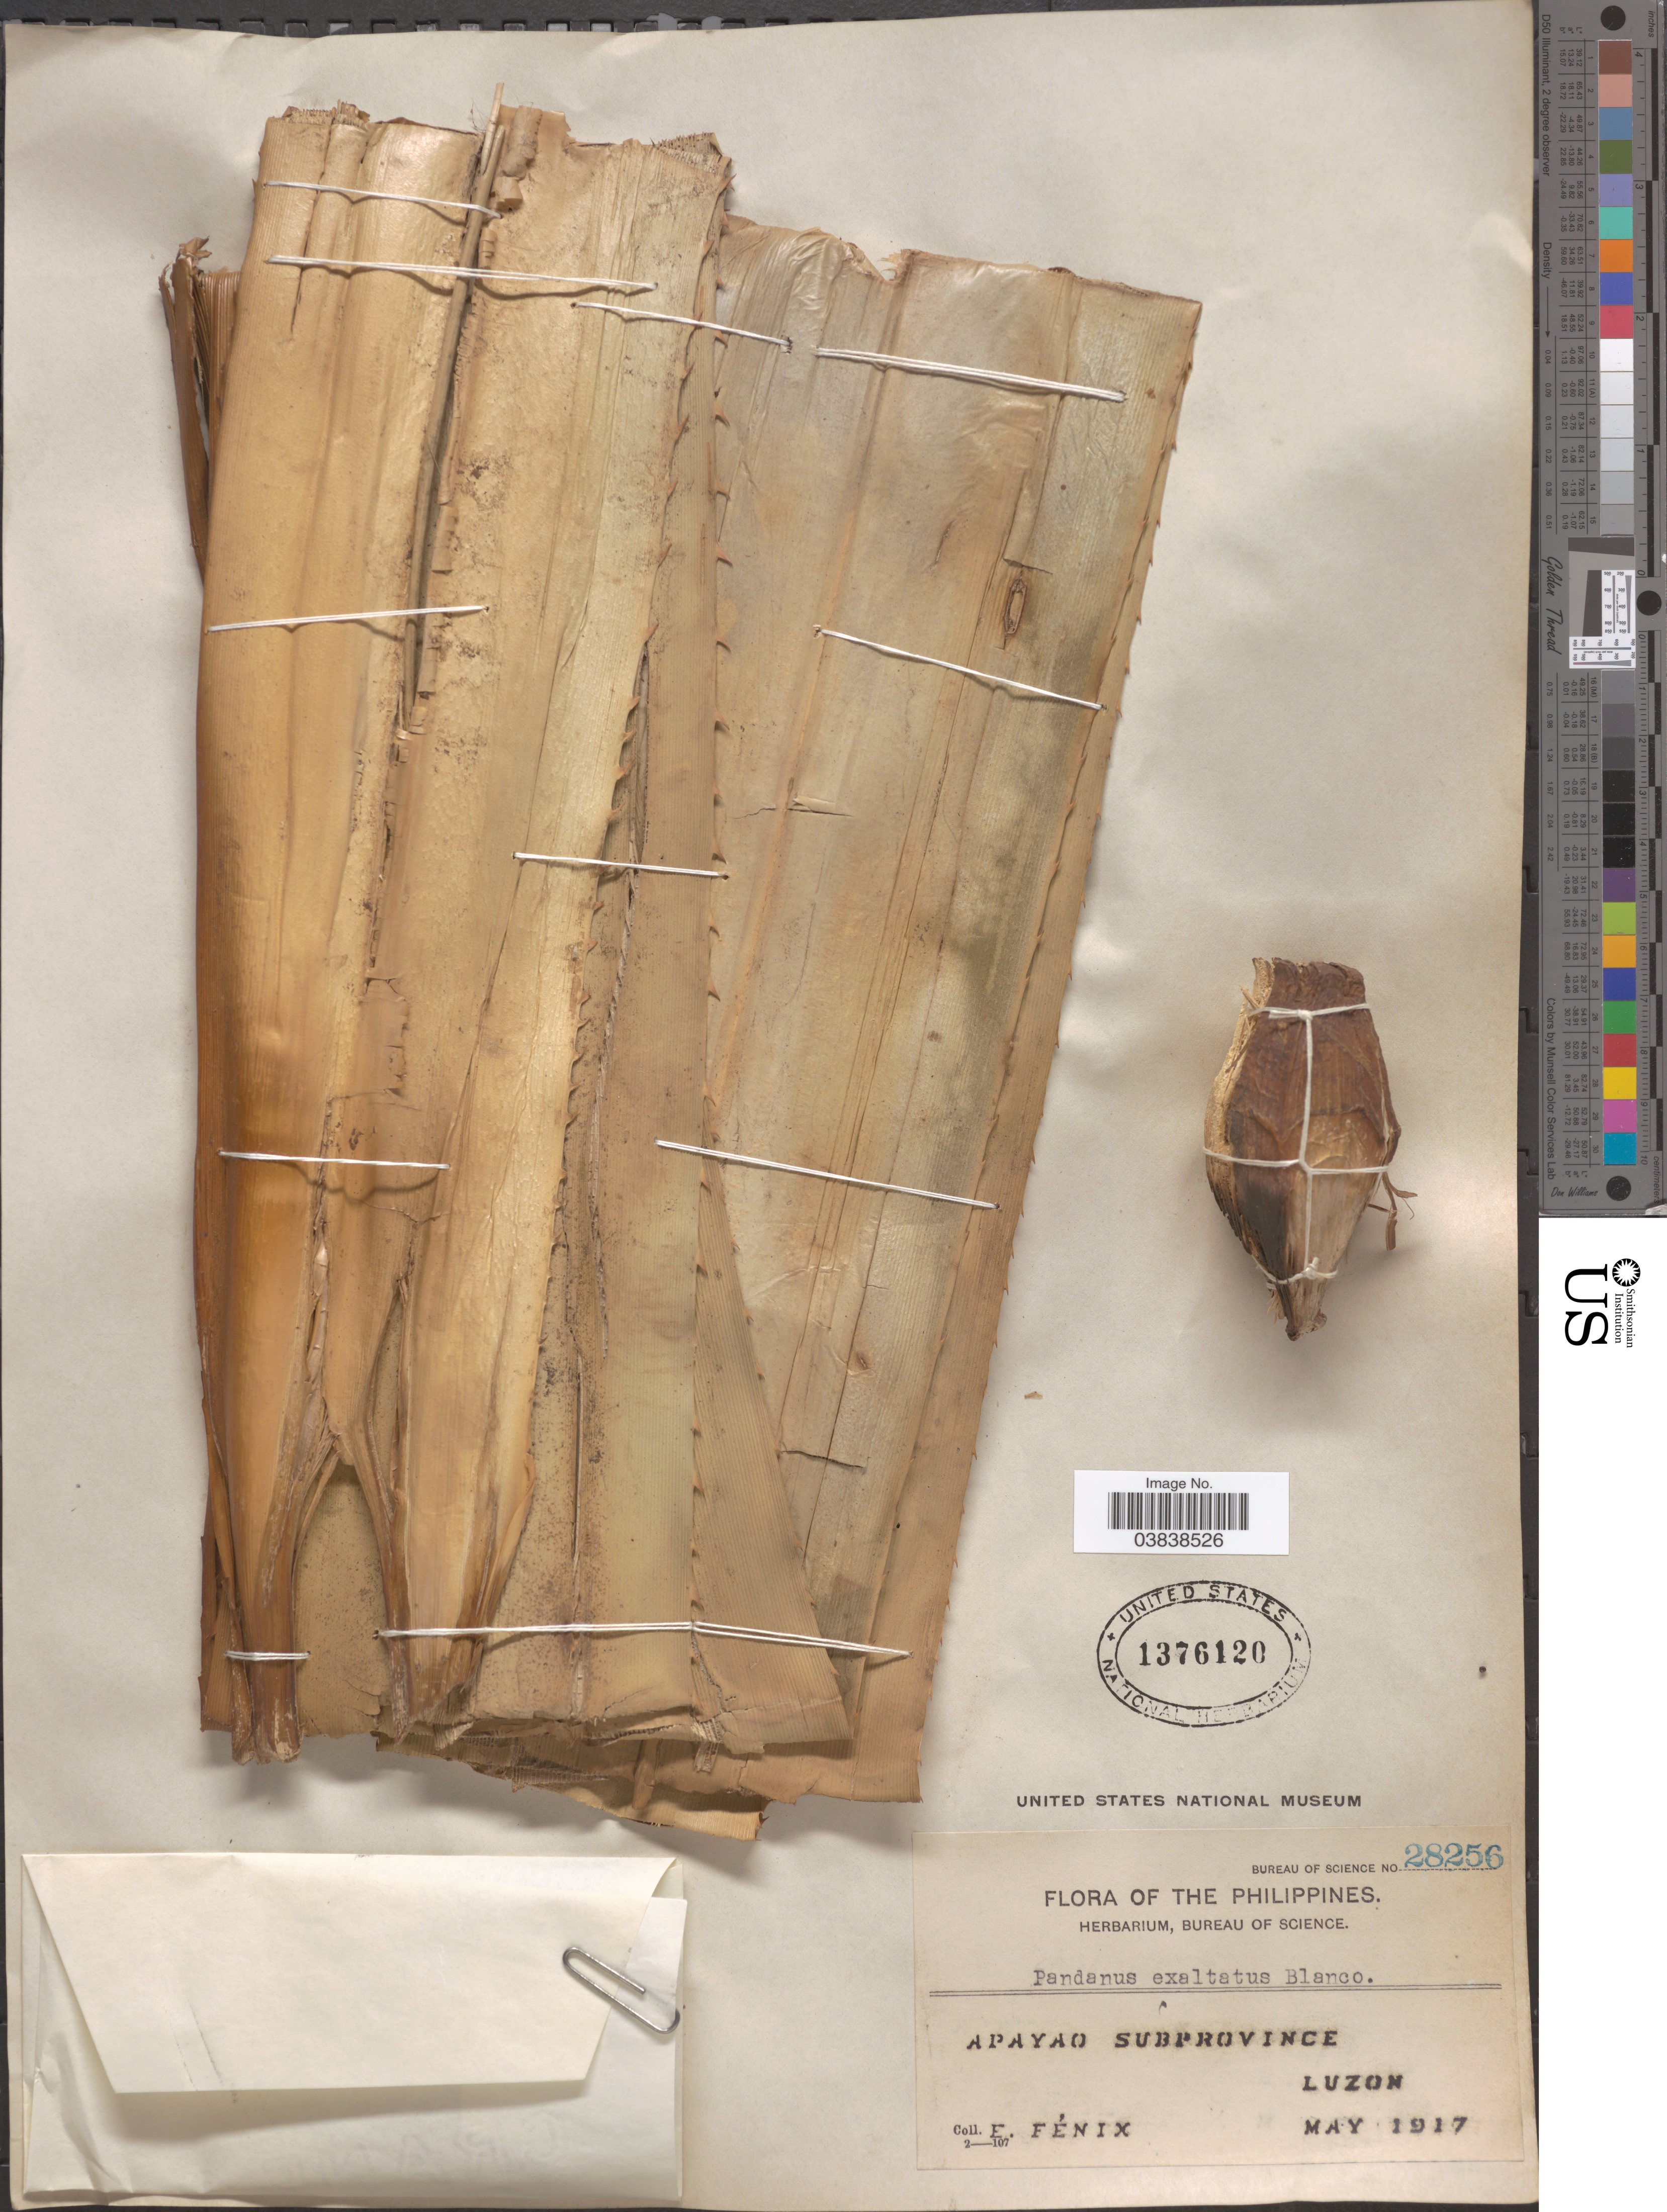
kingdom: Plantae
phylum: Tracheophyta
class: Liliopsida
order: Pandanales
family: Pandanaceae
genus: Pandanus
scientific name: Pandanus exaltatus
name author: Blanco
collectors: E. Fénix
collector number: Bureau of Science 28256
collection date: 1917-05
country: Philippines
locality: Apayao Subprovince, Luzon.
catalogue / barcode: US 1376120